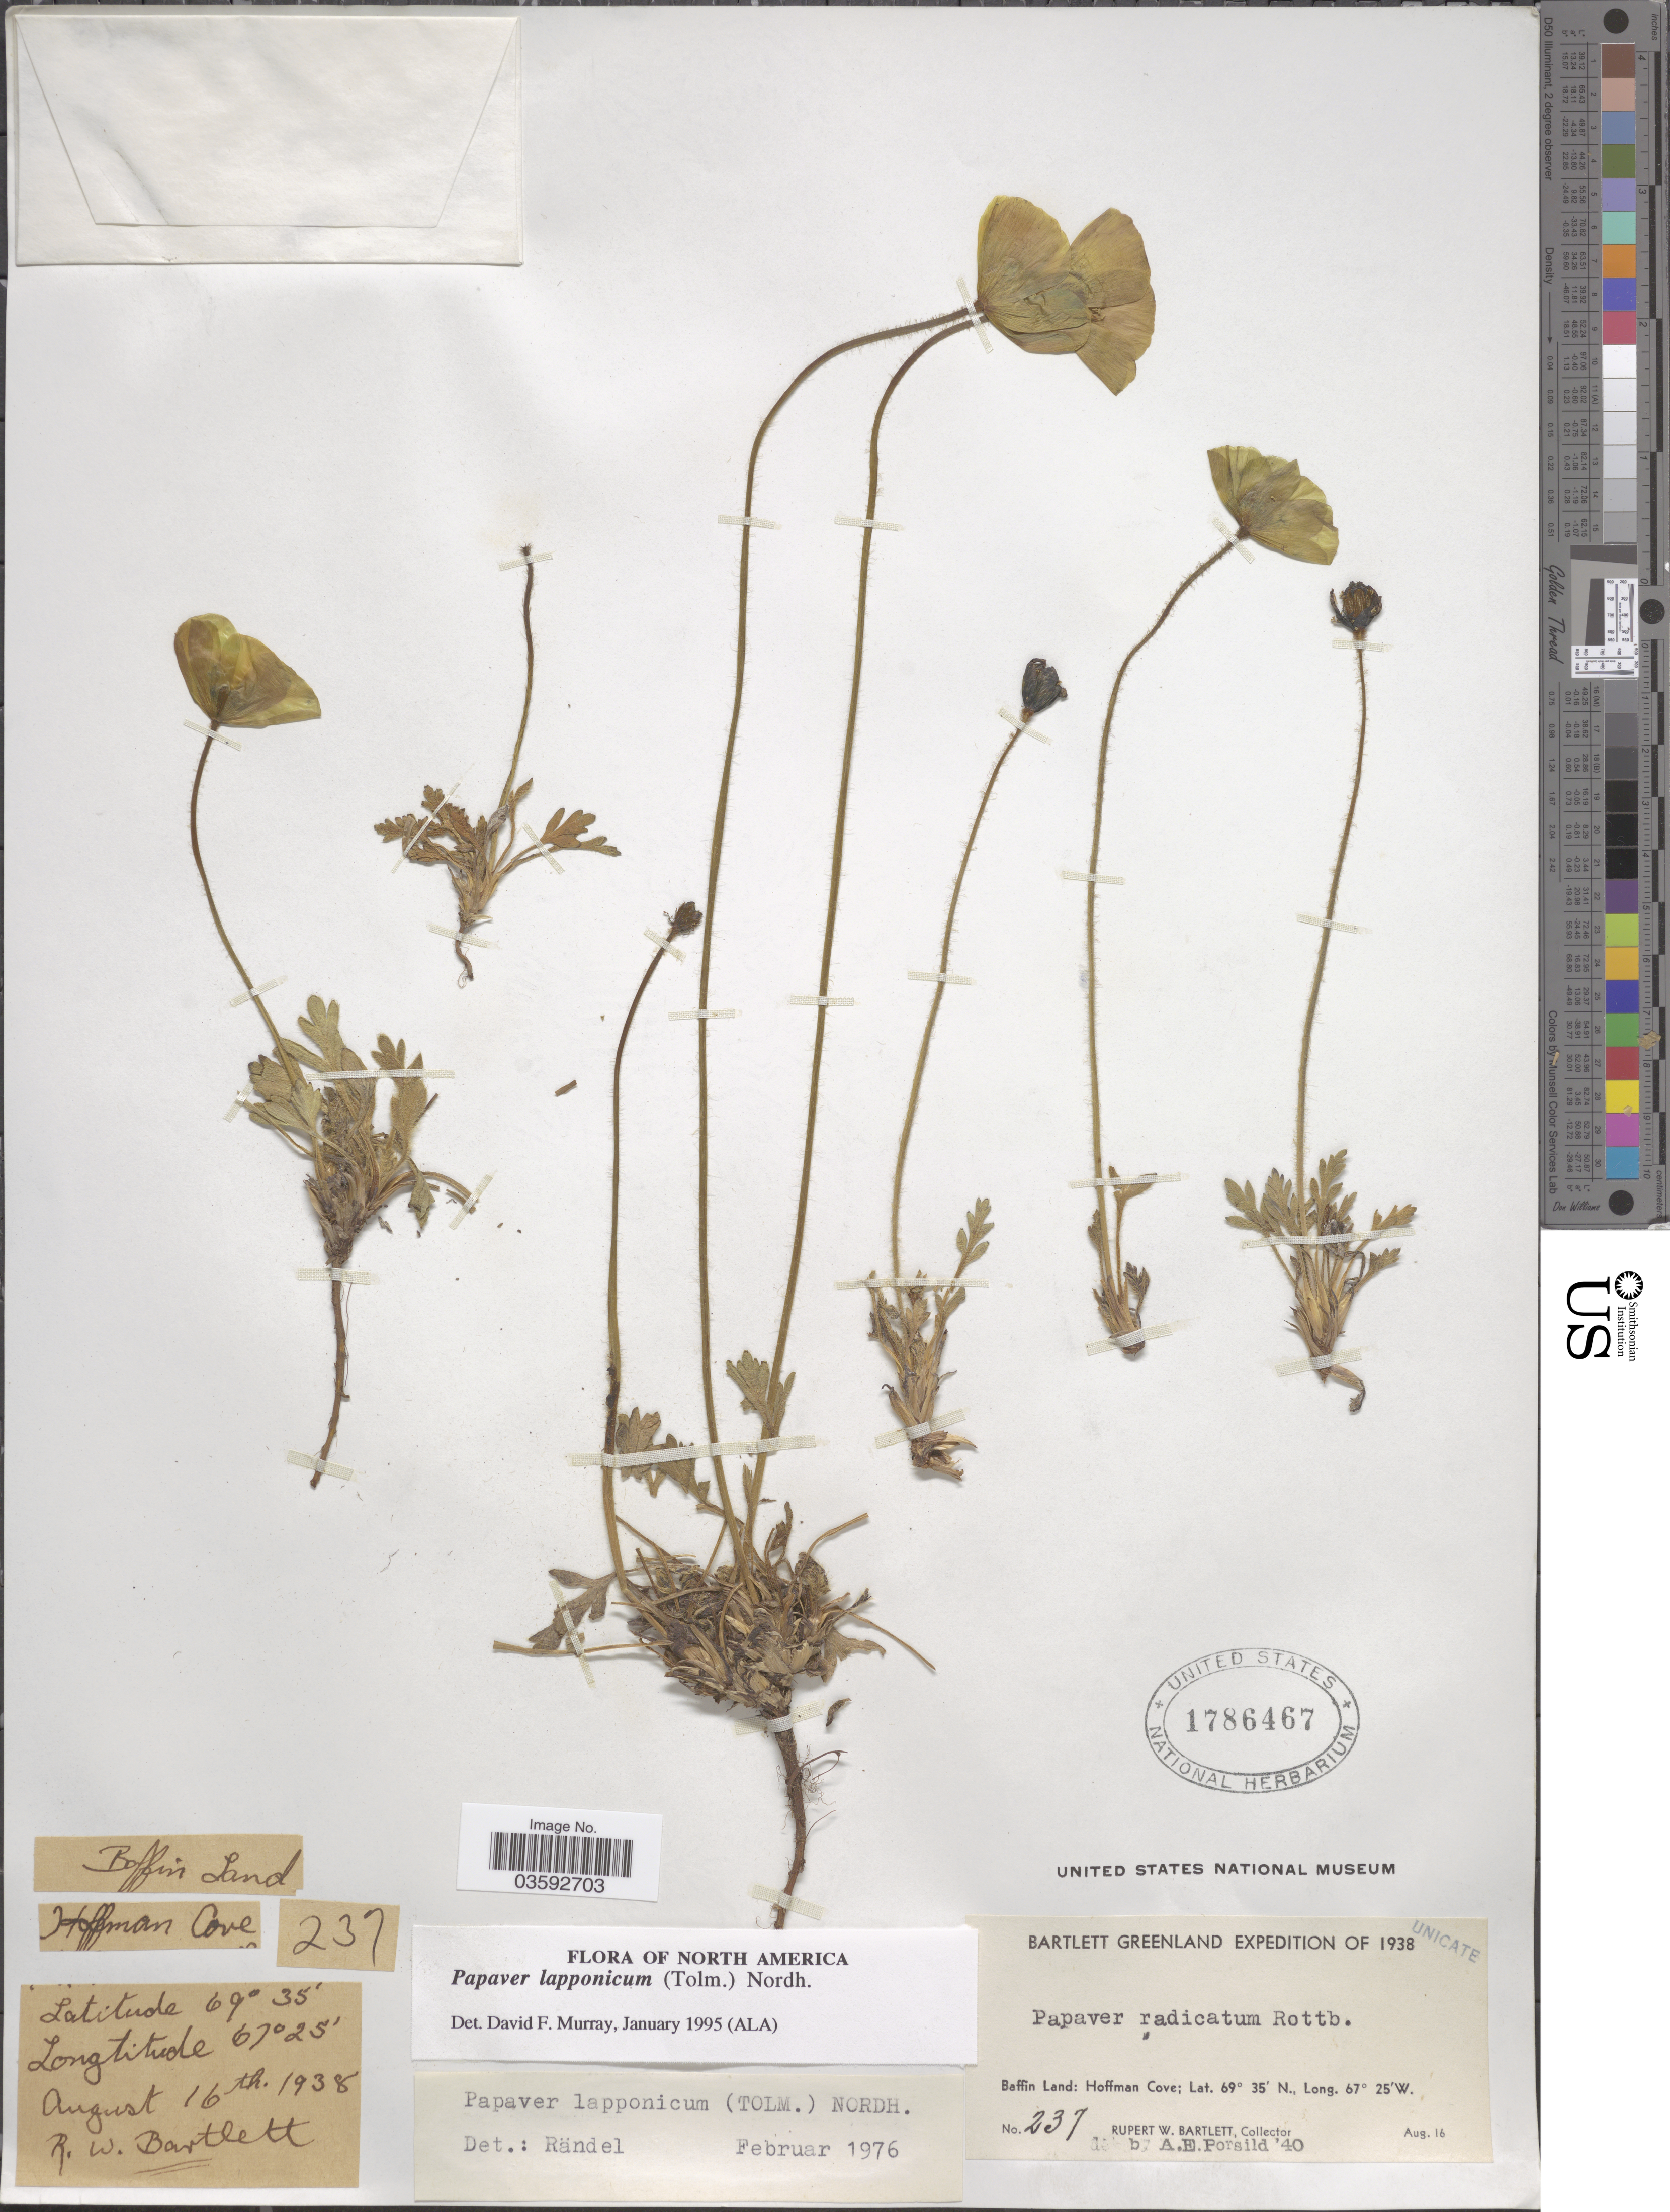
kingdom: Plantae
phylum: Tracheophyta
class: Magnoliopsida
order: Ranunculales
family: Papaveraceae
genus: Papaver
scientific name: Papaver lapponicum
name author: (Tolm.) Nordh.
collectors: R. W. Bartlett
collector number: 237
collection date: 1938-08-16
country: Canada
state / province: Nunavut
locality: Baffin Land: Hoffman Cove.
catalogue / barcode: US 1786467